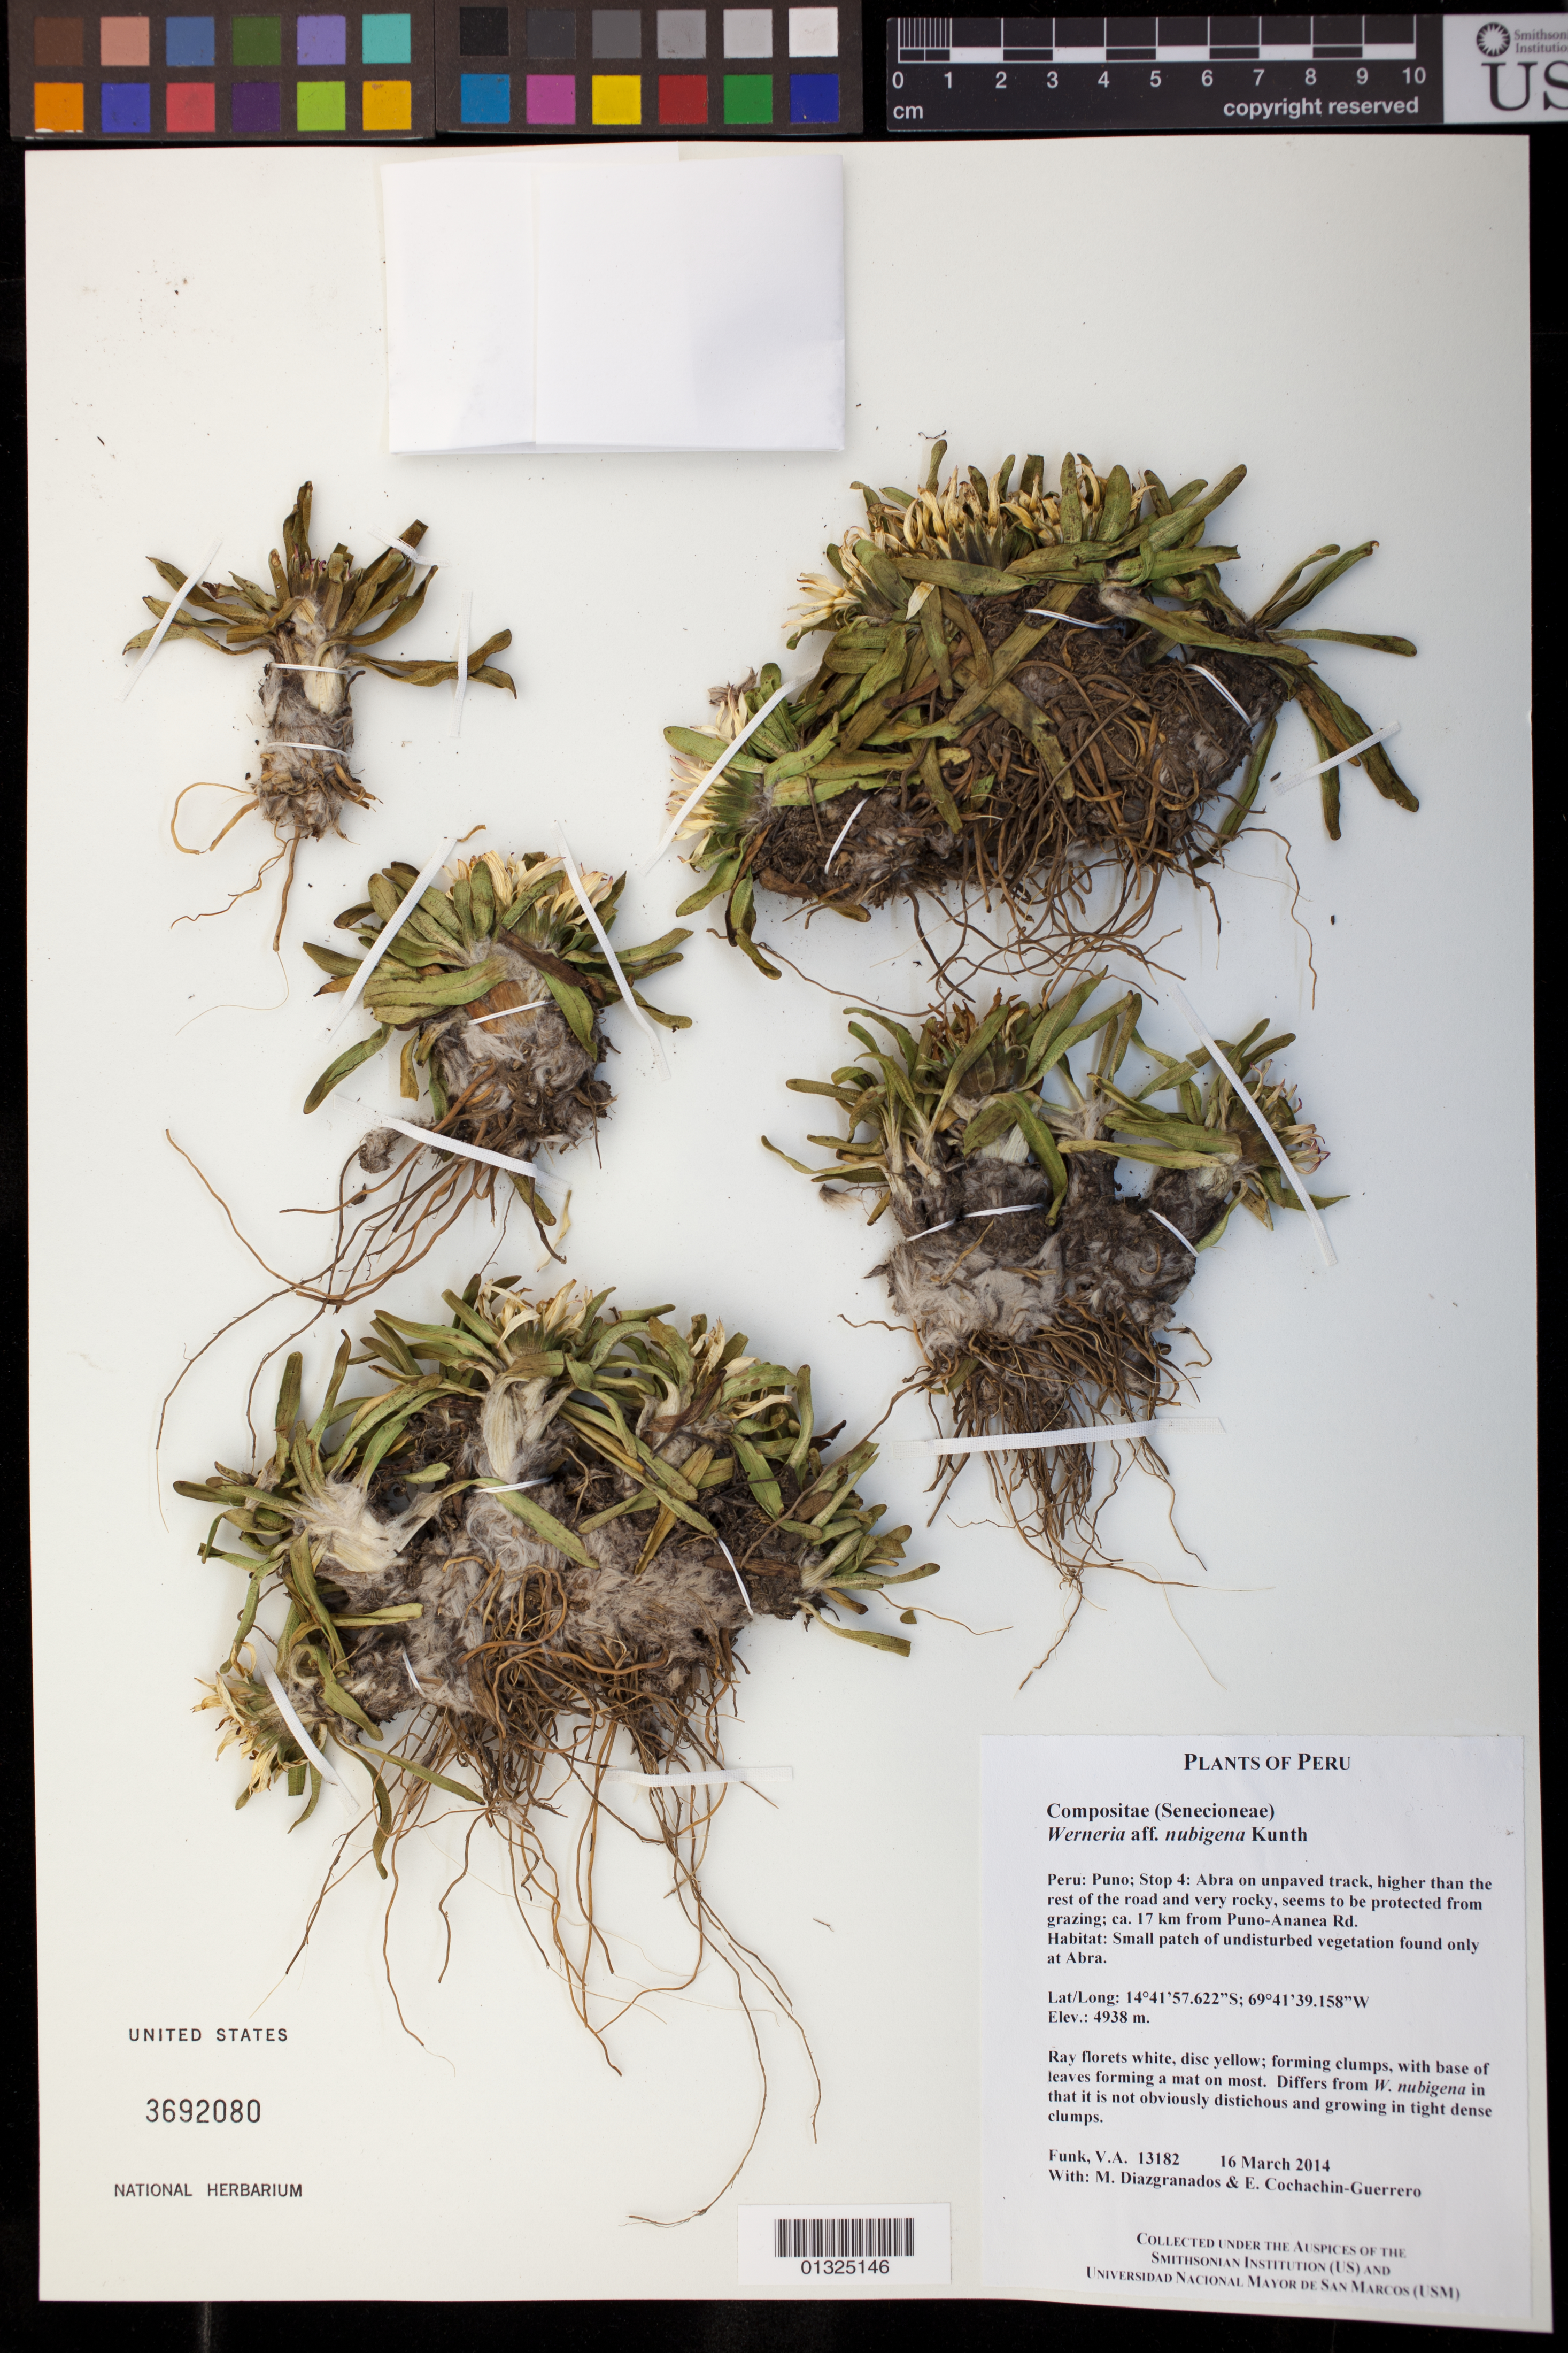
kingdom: Plantae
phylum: Tracheophyta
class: Magnoliopsida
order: Asterales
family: Asteraceae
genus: Werneria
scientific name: Werneria nubigena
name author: Kunth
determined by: Calvo, Joel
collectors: M. Diazgranados C. & E. Cochachin Guerrero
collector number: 13182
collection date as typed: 16 March 2014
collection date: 2014-03-16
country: Peru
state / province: Puno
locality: Abra on unpaved track, higher than the rest of the road and very rocky, seems to be protected by grazing; ca. 17 km from Puno-Ananea Rd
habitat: Small patch of undisturbed vegetation fround only at Abra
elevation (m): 4938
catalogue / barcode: US 3692080